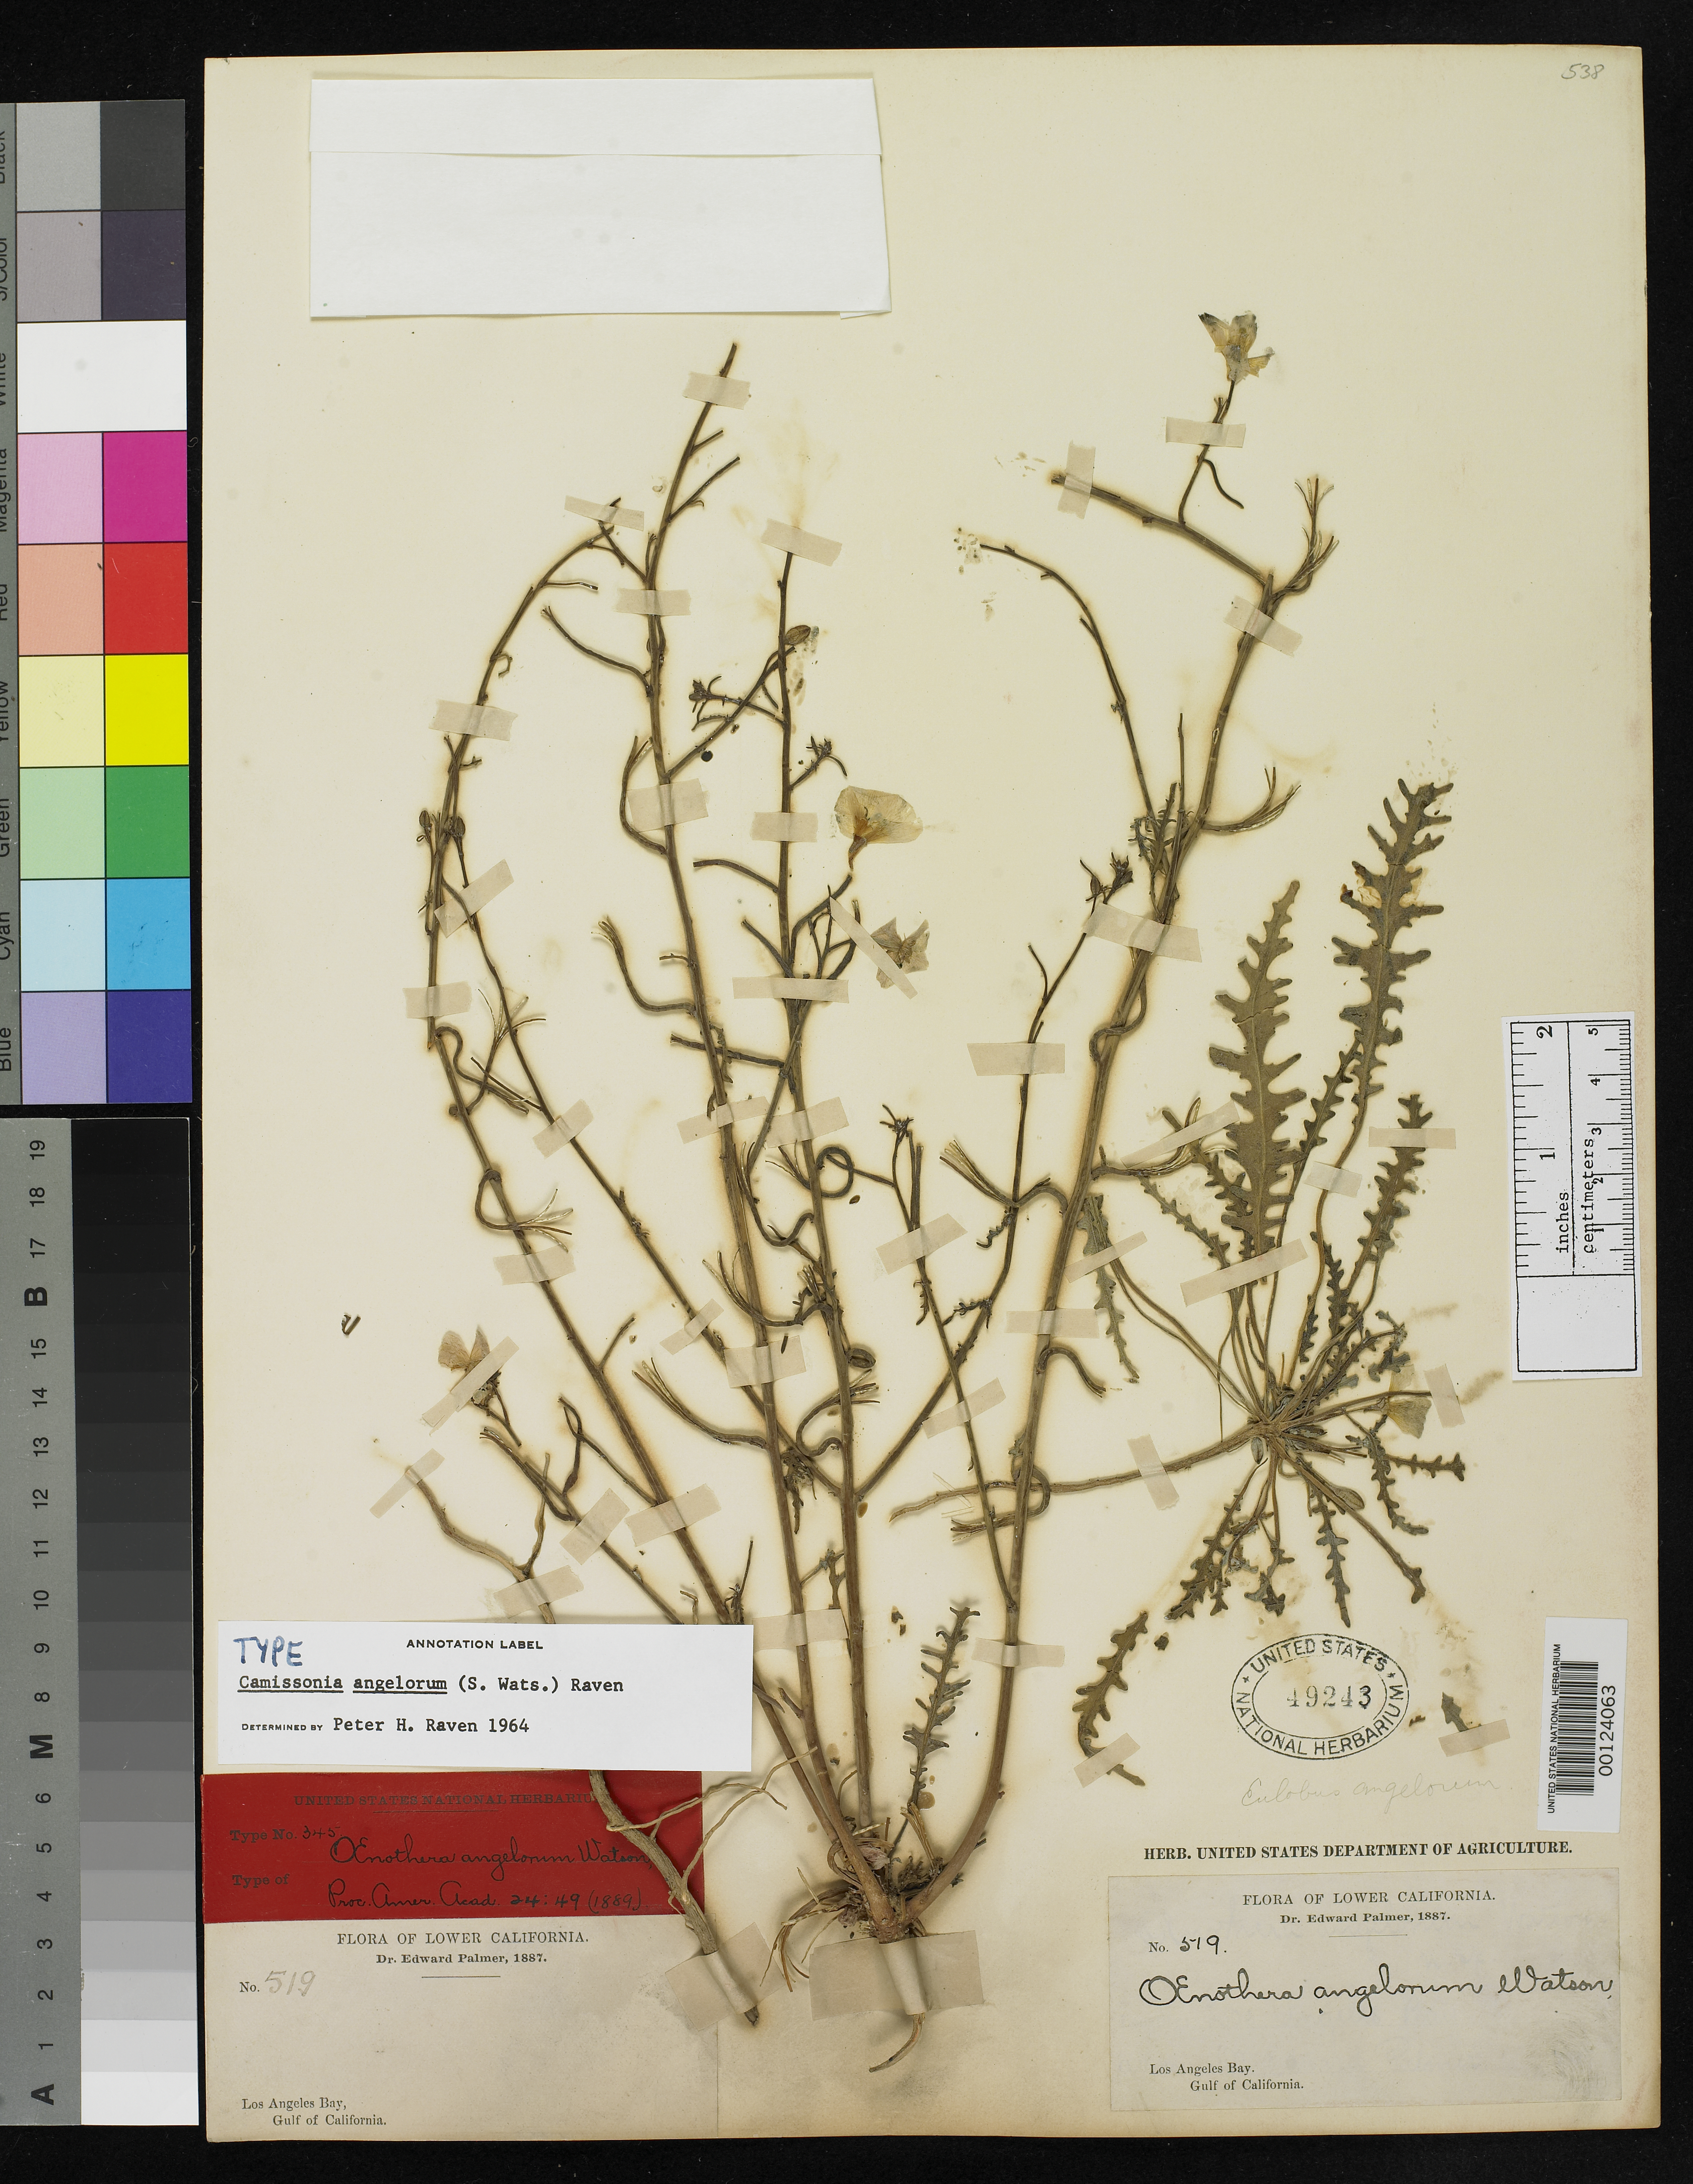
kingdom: Plantae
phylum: Tracheophyta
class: Magnoliopsida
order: Myrtales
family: Onagraceae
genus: Oenothera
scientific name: Oenothera angelorum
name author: S. Watson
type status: Isotype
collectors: E. Palmer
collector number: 519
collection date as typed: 1887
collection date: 1887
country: Mexico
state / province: Baja California Norte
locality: Los Angeles Bay, Gulf of California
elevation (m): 3658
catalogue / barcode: US 49243